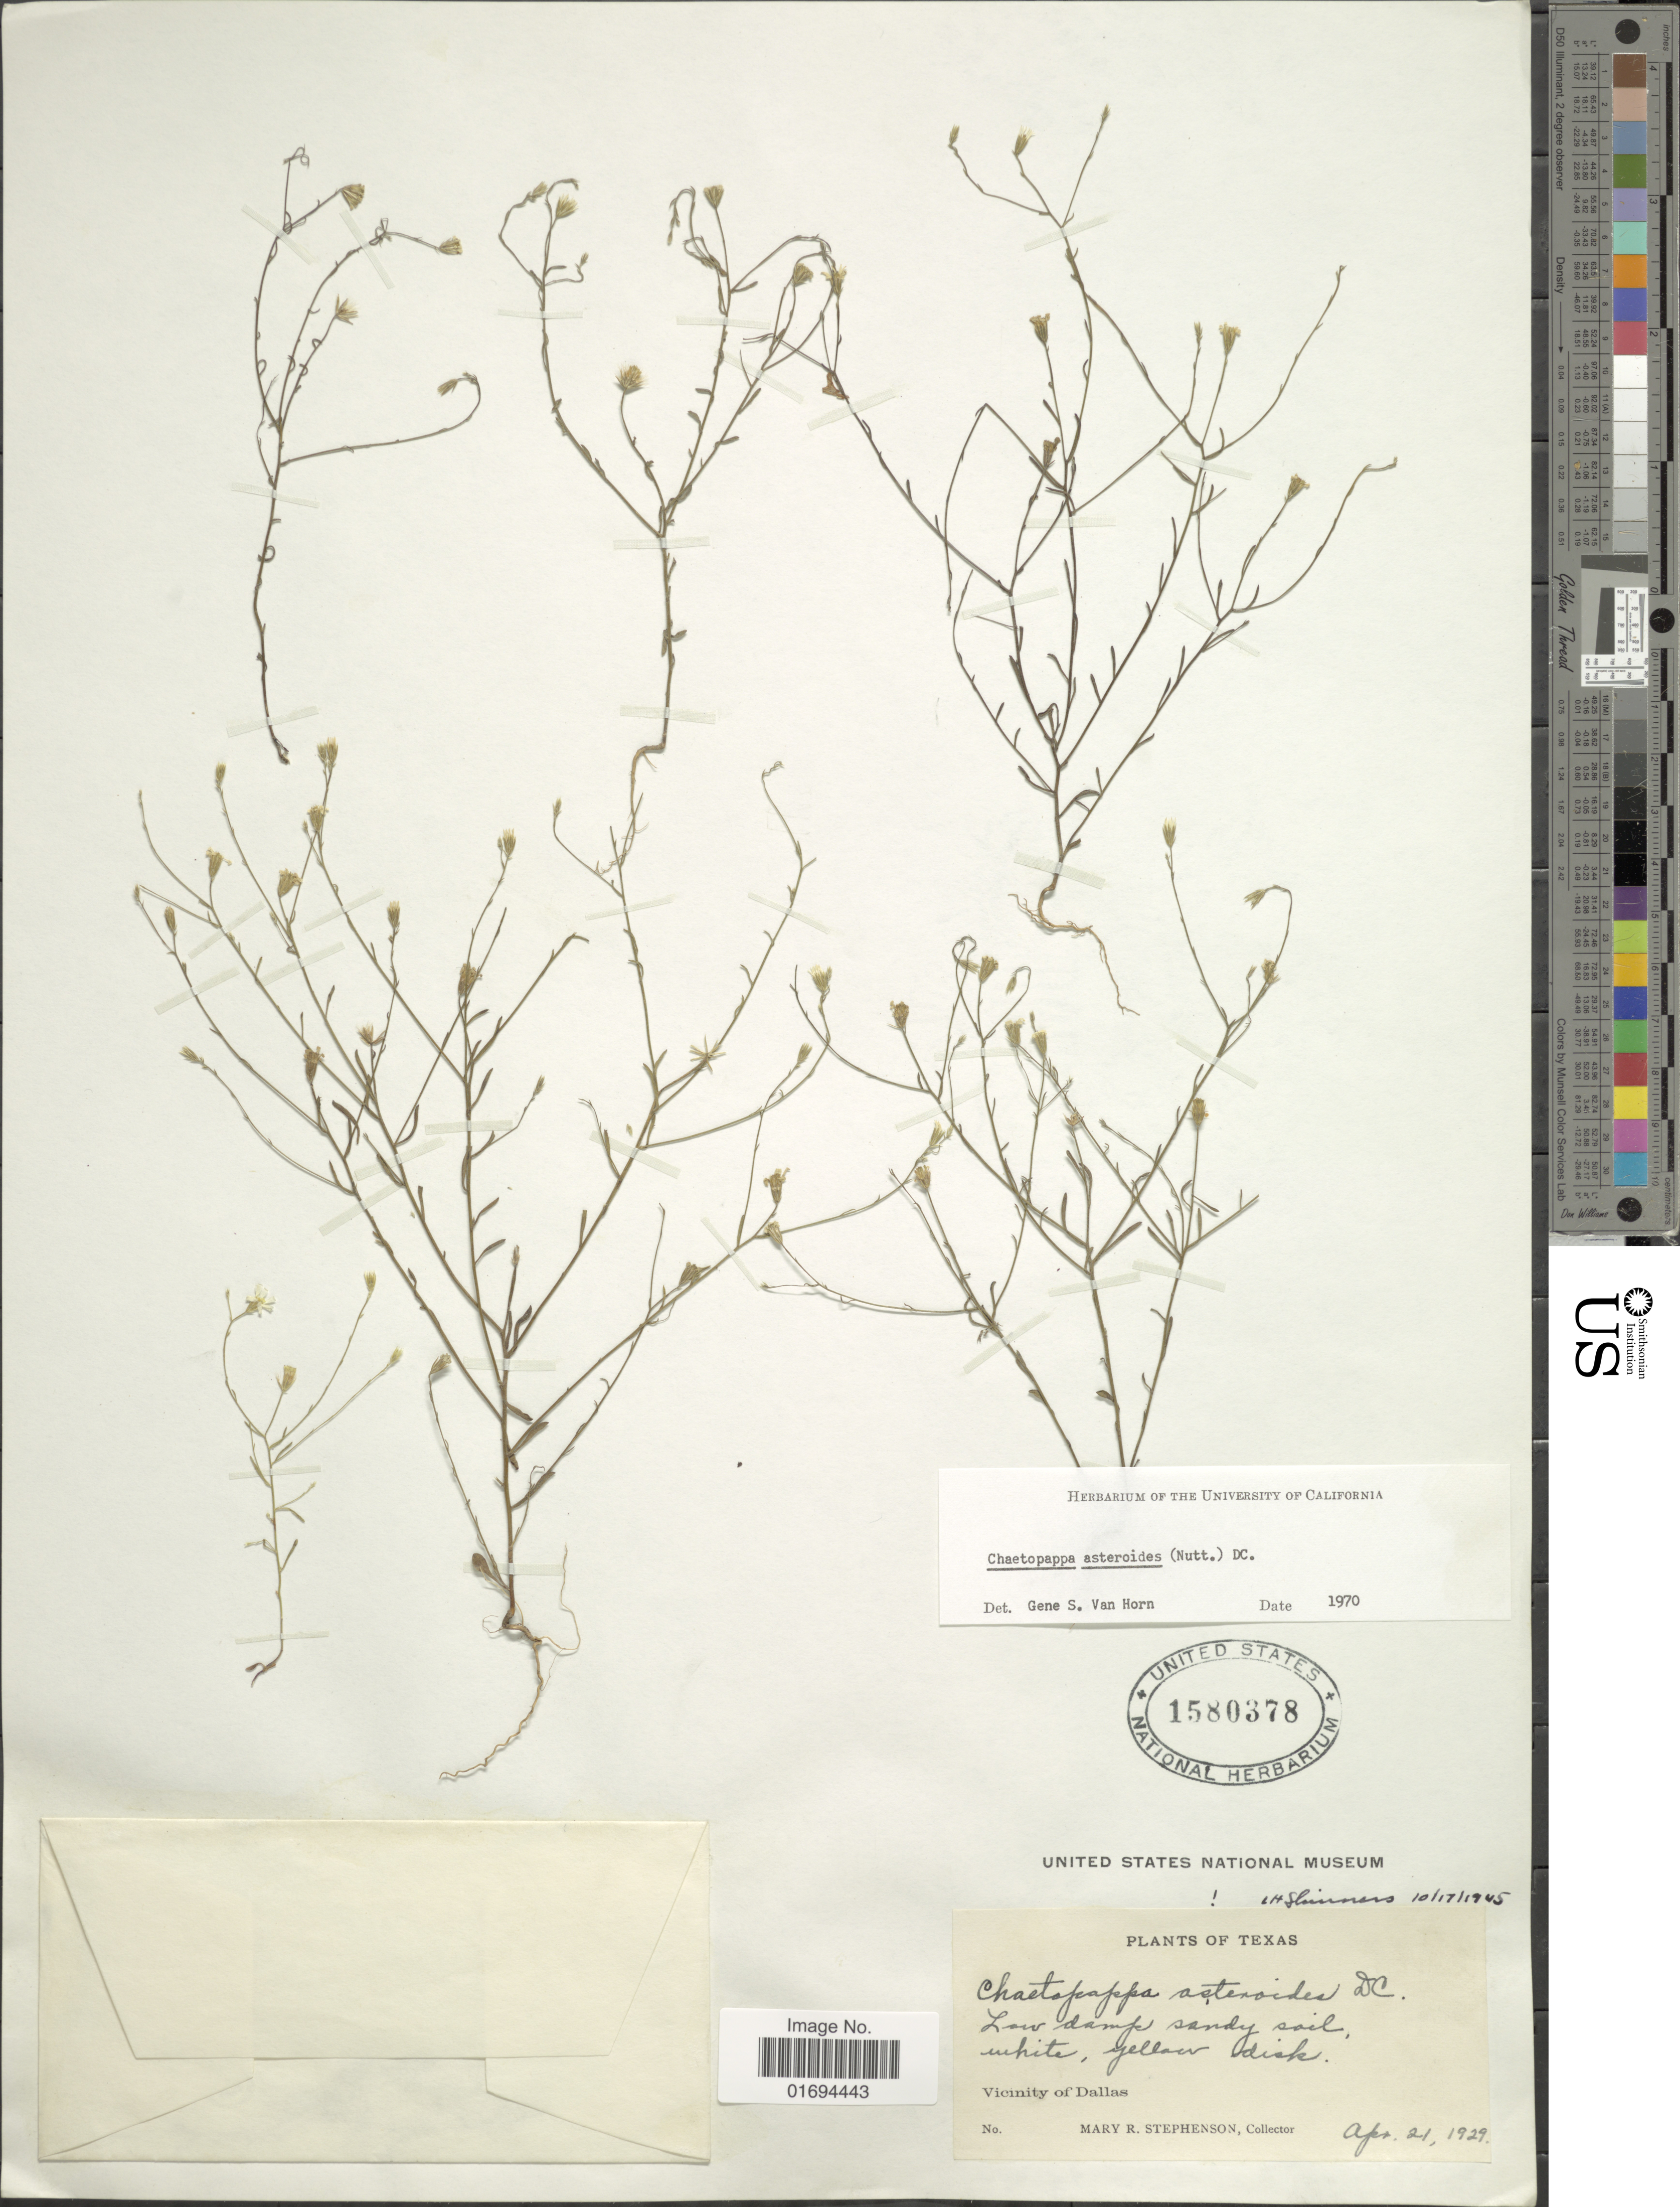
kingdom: Plantae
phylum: Tracheophyta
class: Magnoliopsida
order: Asterales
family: Asteraceae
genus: Chaetopappa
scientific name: Chaetopappa asteroides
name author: (Nutt.) DC.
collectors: M. Stephenson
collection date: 1929-04-21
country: United States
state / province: Texas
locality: Vicinity of Dallas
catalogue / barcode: US 1580378